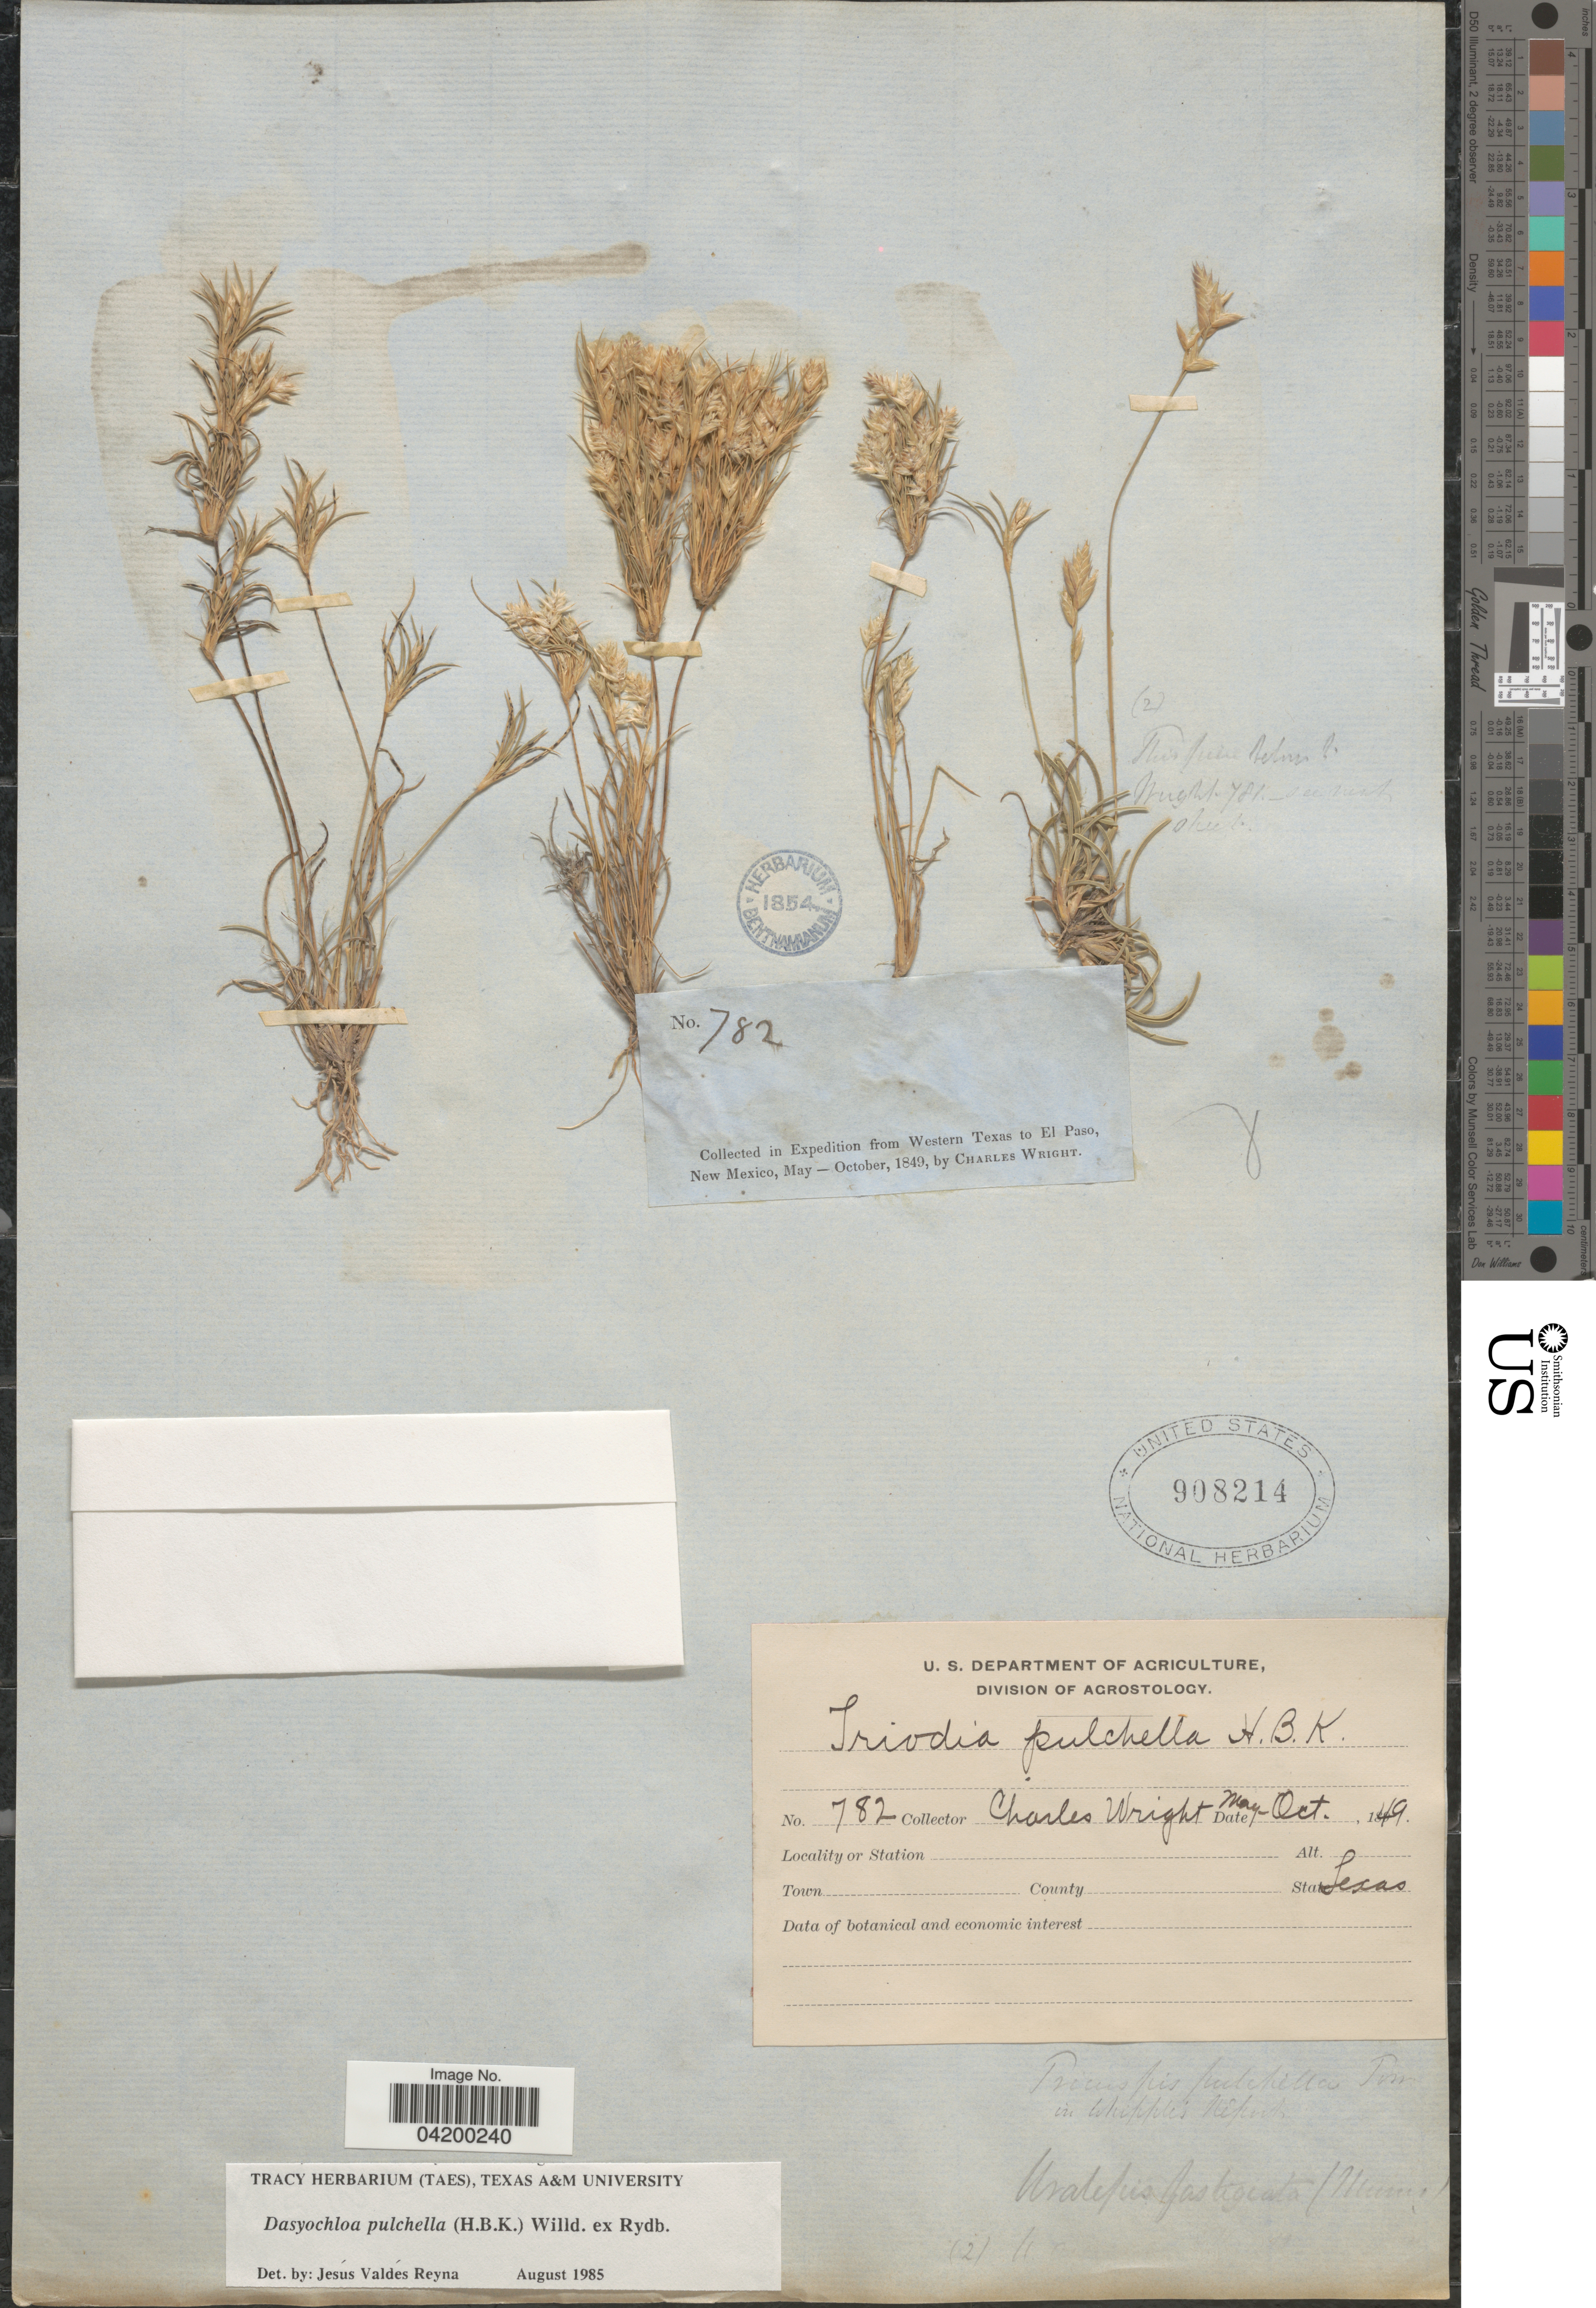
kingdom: Plantae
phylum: Tracheophyta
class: Liliopsida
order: Poales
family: Poaceae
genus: Dasyochloa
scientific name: Dasyochloa pulchella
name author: (Kunth) Willd. ex Rydb.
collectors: C. Wright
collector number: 782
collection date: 1849-10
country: United States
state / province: Texas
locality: Expedition from Western Texas to El Paso, New Mexico.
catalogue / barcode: US 908214